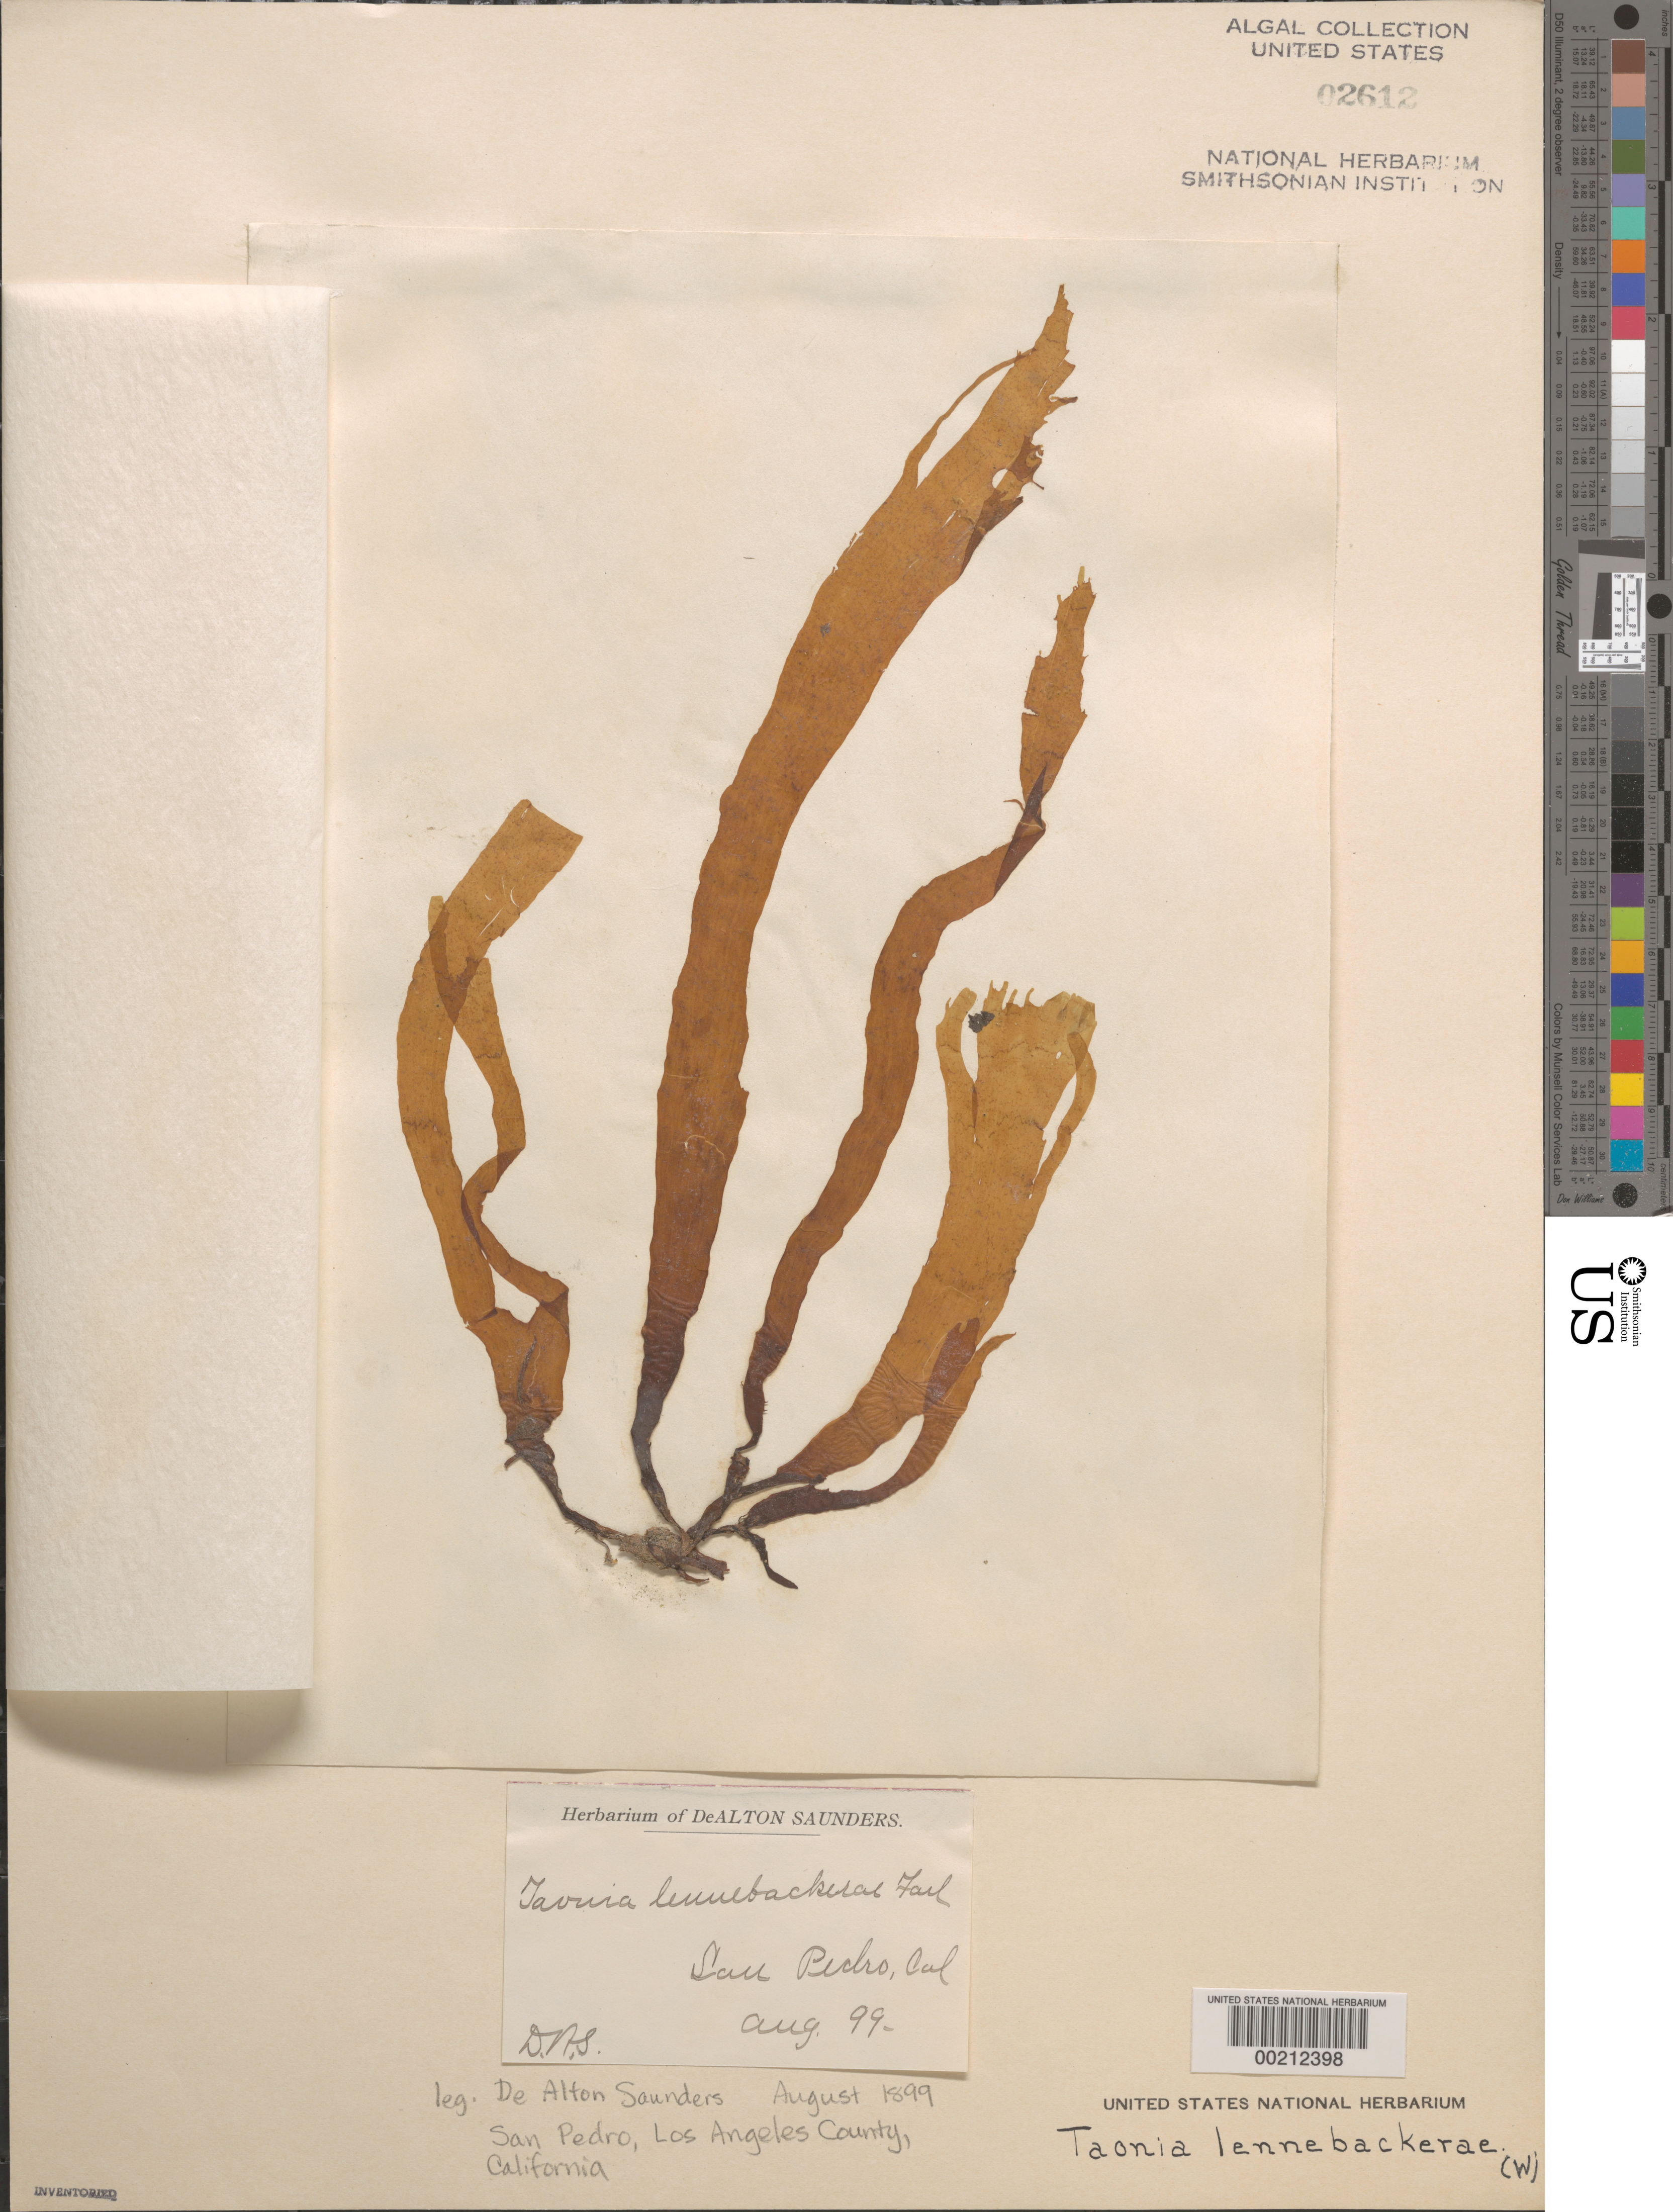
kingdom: Chromista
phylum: Ochrophyta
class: Phaeophyceae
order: Dictyotales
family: Dictyotaceae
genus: Taonia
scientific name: Taonia lennebackerae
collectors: D. Saunders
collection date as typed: Aug 1899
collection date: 1899-08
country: United States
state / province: California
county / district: Los Angeles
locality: San Pedro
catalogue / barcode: US 2612